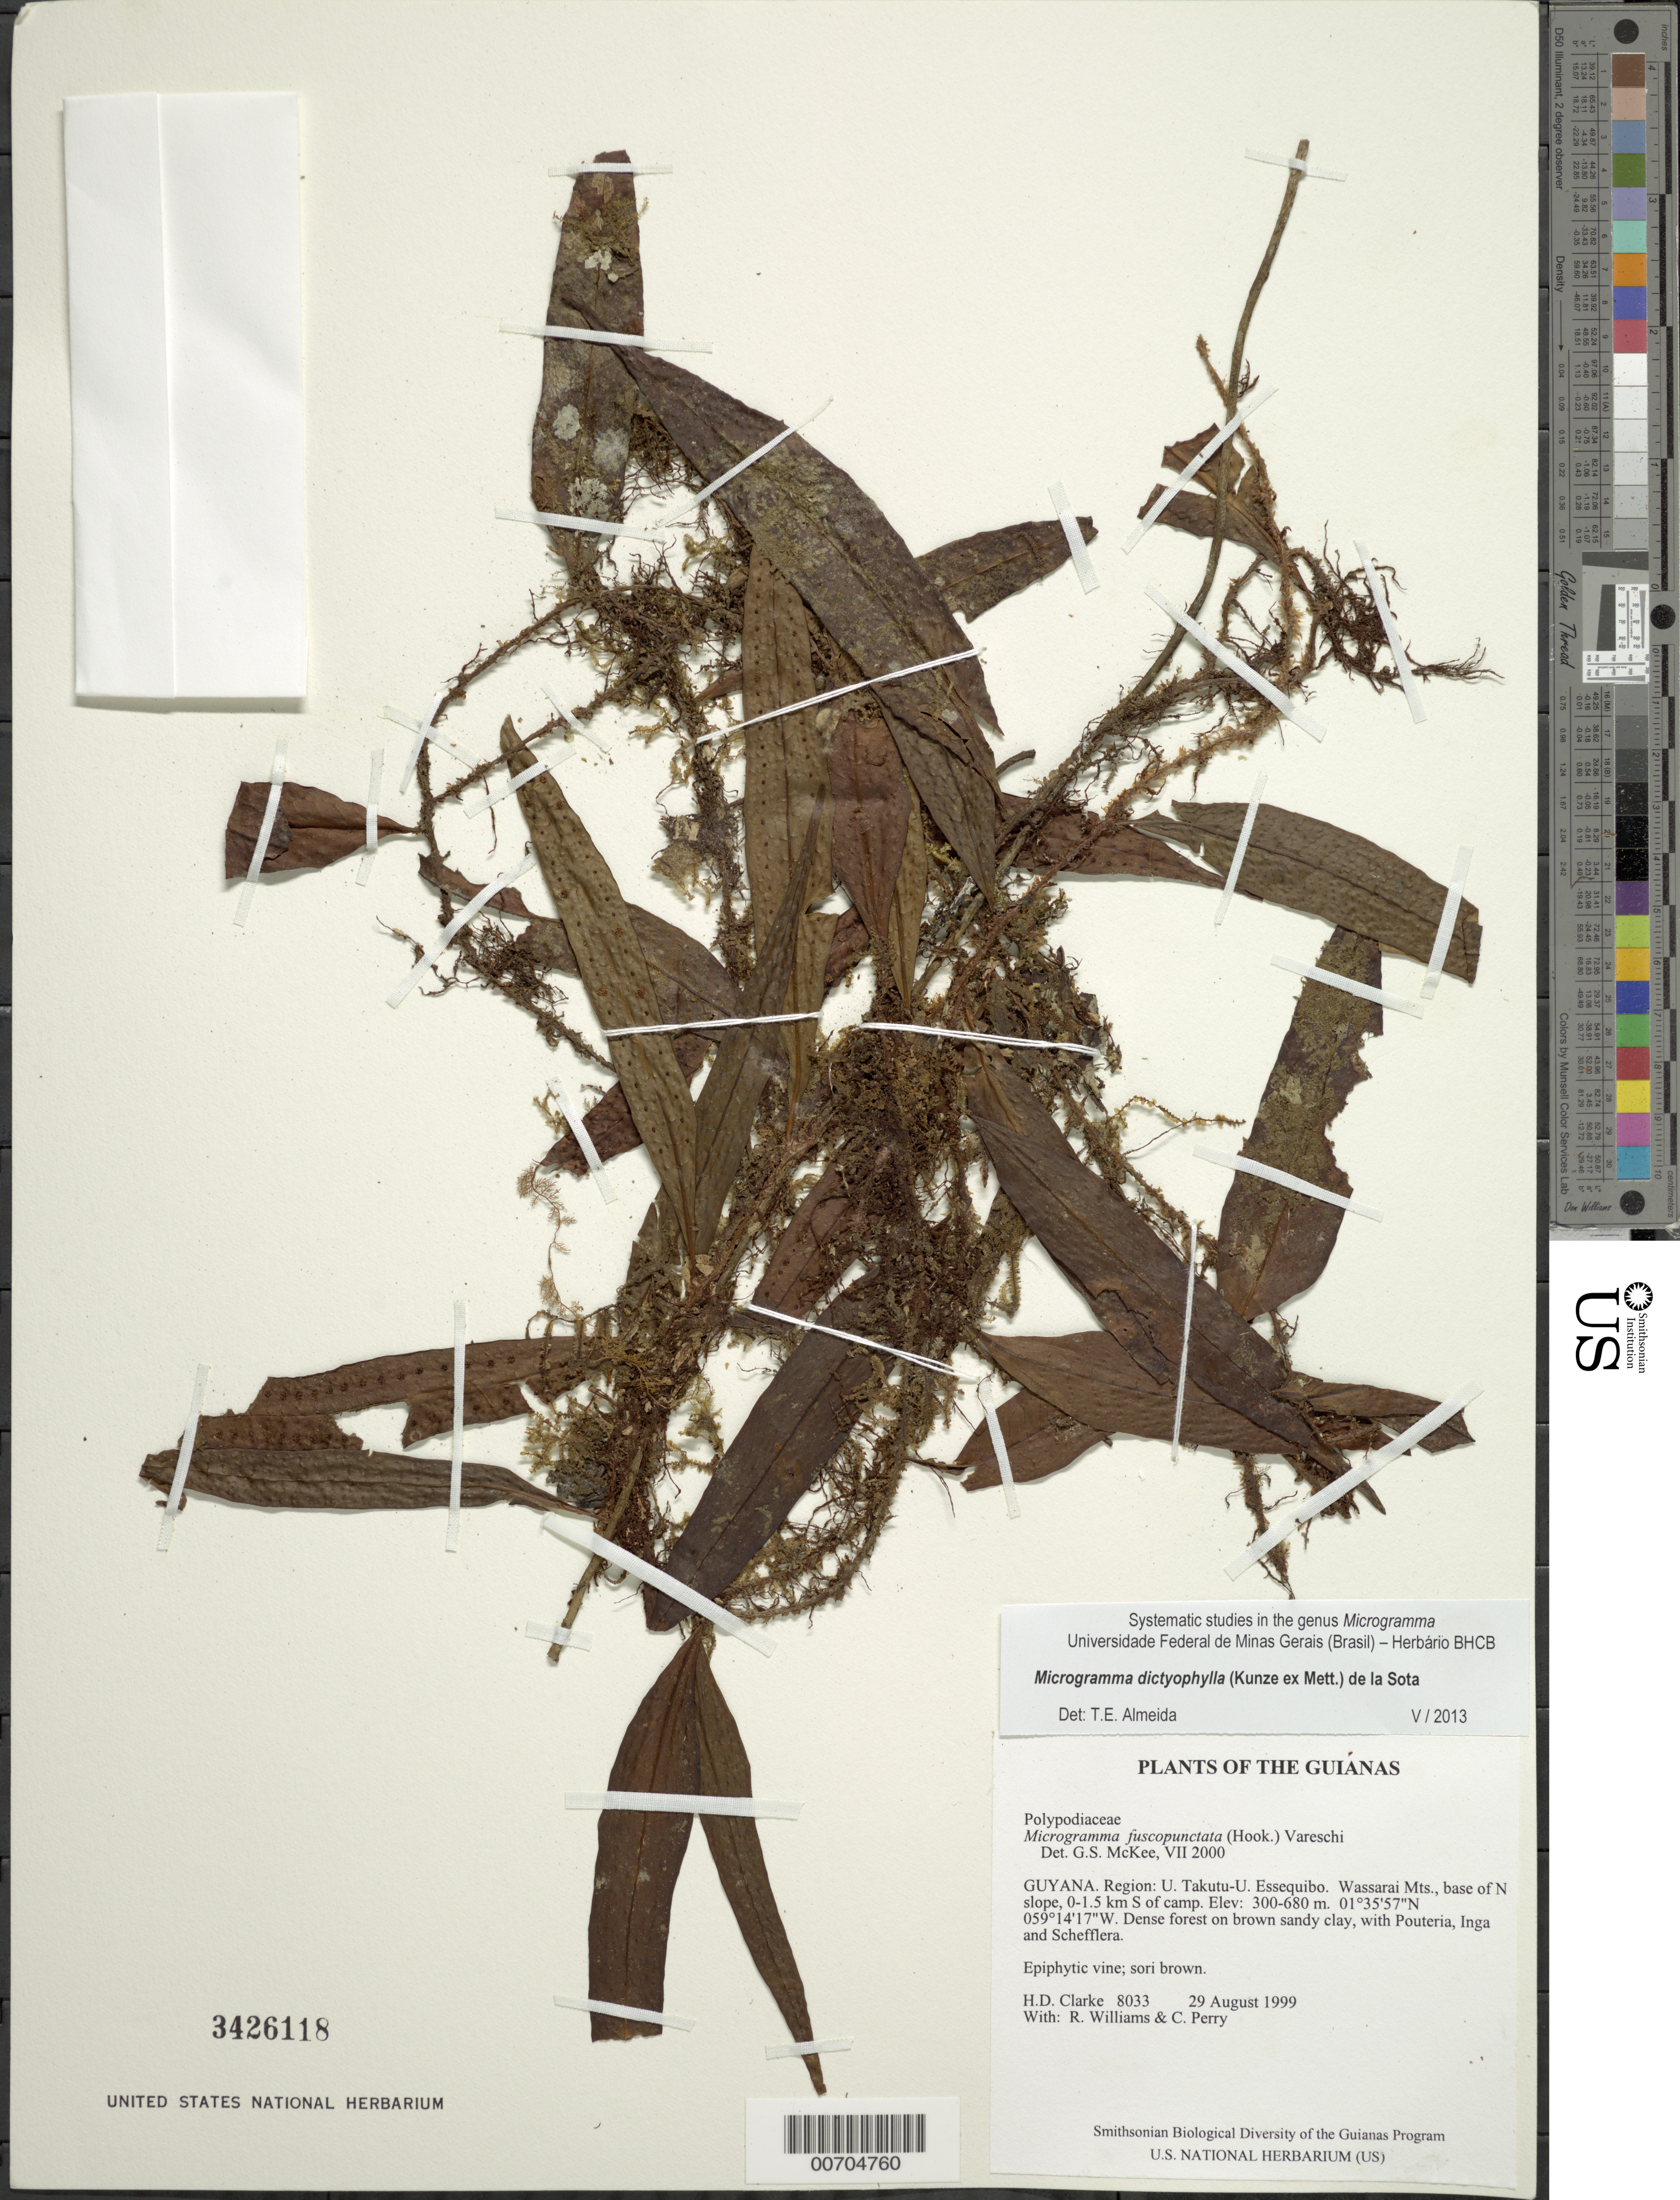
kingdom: Plantae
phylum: Tracheophyta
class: Polypodiopsida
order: Polypodiales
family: Polypodiaceae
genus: Microgramma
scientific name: Microgramma dictyophylla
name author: (Kunze ex Mett.) de la Sota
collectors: H. D. Clarke, R. Williams & C. Perry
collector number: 8033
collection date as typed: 29 August 1999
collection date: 1999-08-29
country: Guyana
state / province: U. Takutu-U. Essequibo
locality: Wassarai Mts., base of N slope, 0-1.5 km S of camp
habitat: Dense forest on brown sandy clay, with Pouteria, Inga and Schefflera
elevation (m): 300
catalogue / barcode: US 3426118